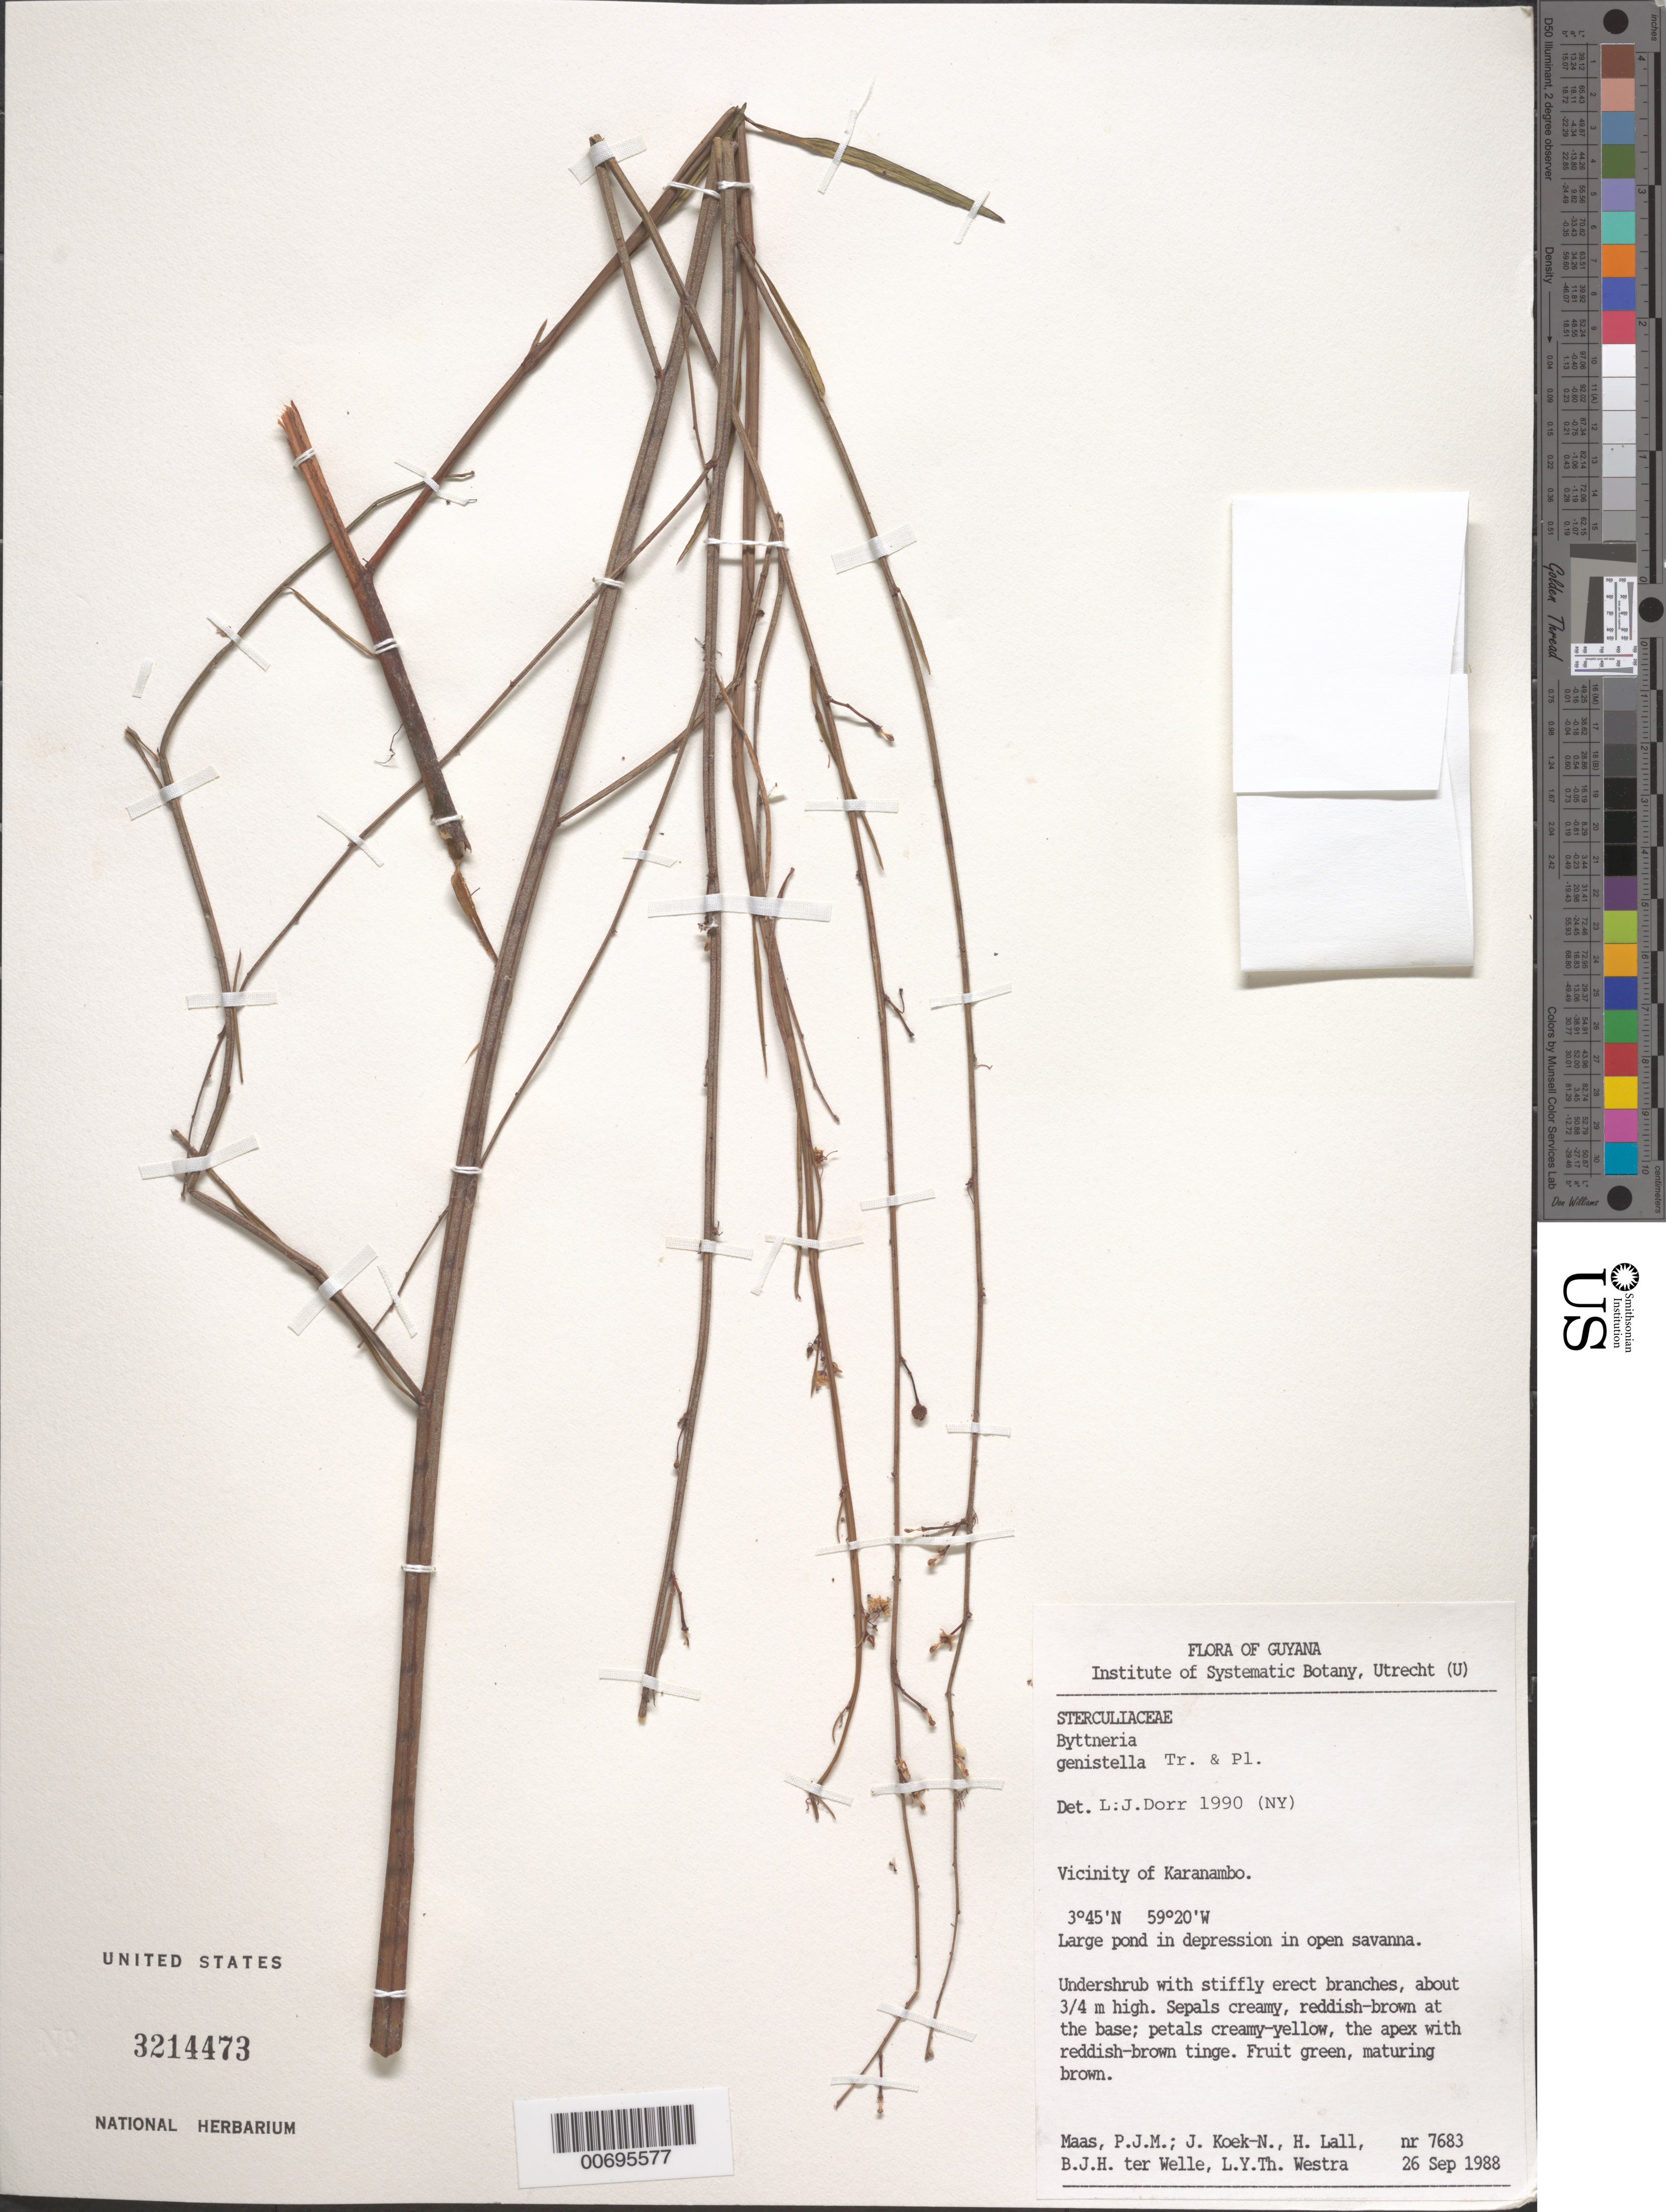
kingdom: Plantae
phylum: Tracheophyta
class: Magnoliopsida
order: Malvales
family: Malvaceae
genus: Byttneria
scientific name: Byttneria genistella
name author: Triana & Planch.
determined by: Dorr, L. J., (BOT), Smithsonian Institution - National Museum of Natural History (UNITED STATES)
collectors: P. Maas, J. Koek-Noorman, H. Lall, B. Welle & L. Y. T. Westra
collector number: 7683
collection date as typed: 26-Sep-88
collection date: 1988-09-26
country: Guyana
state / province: U. Takutu-U. Essequibo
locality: Karanambo, vic.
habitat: Large pond in depression in open savanna.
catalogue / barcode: US 3214473